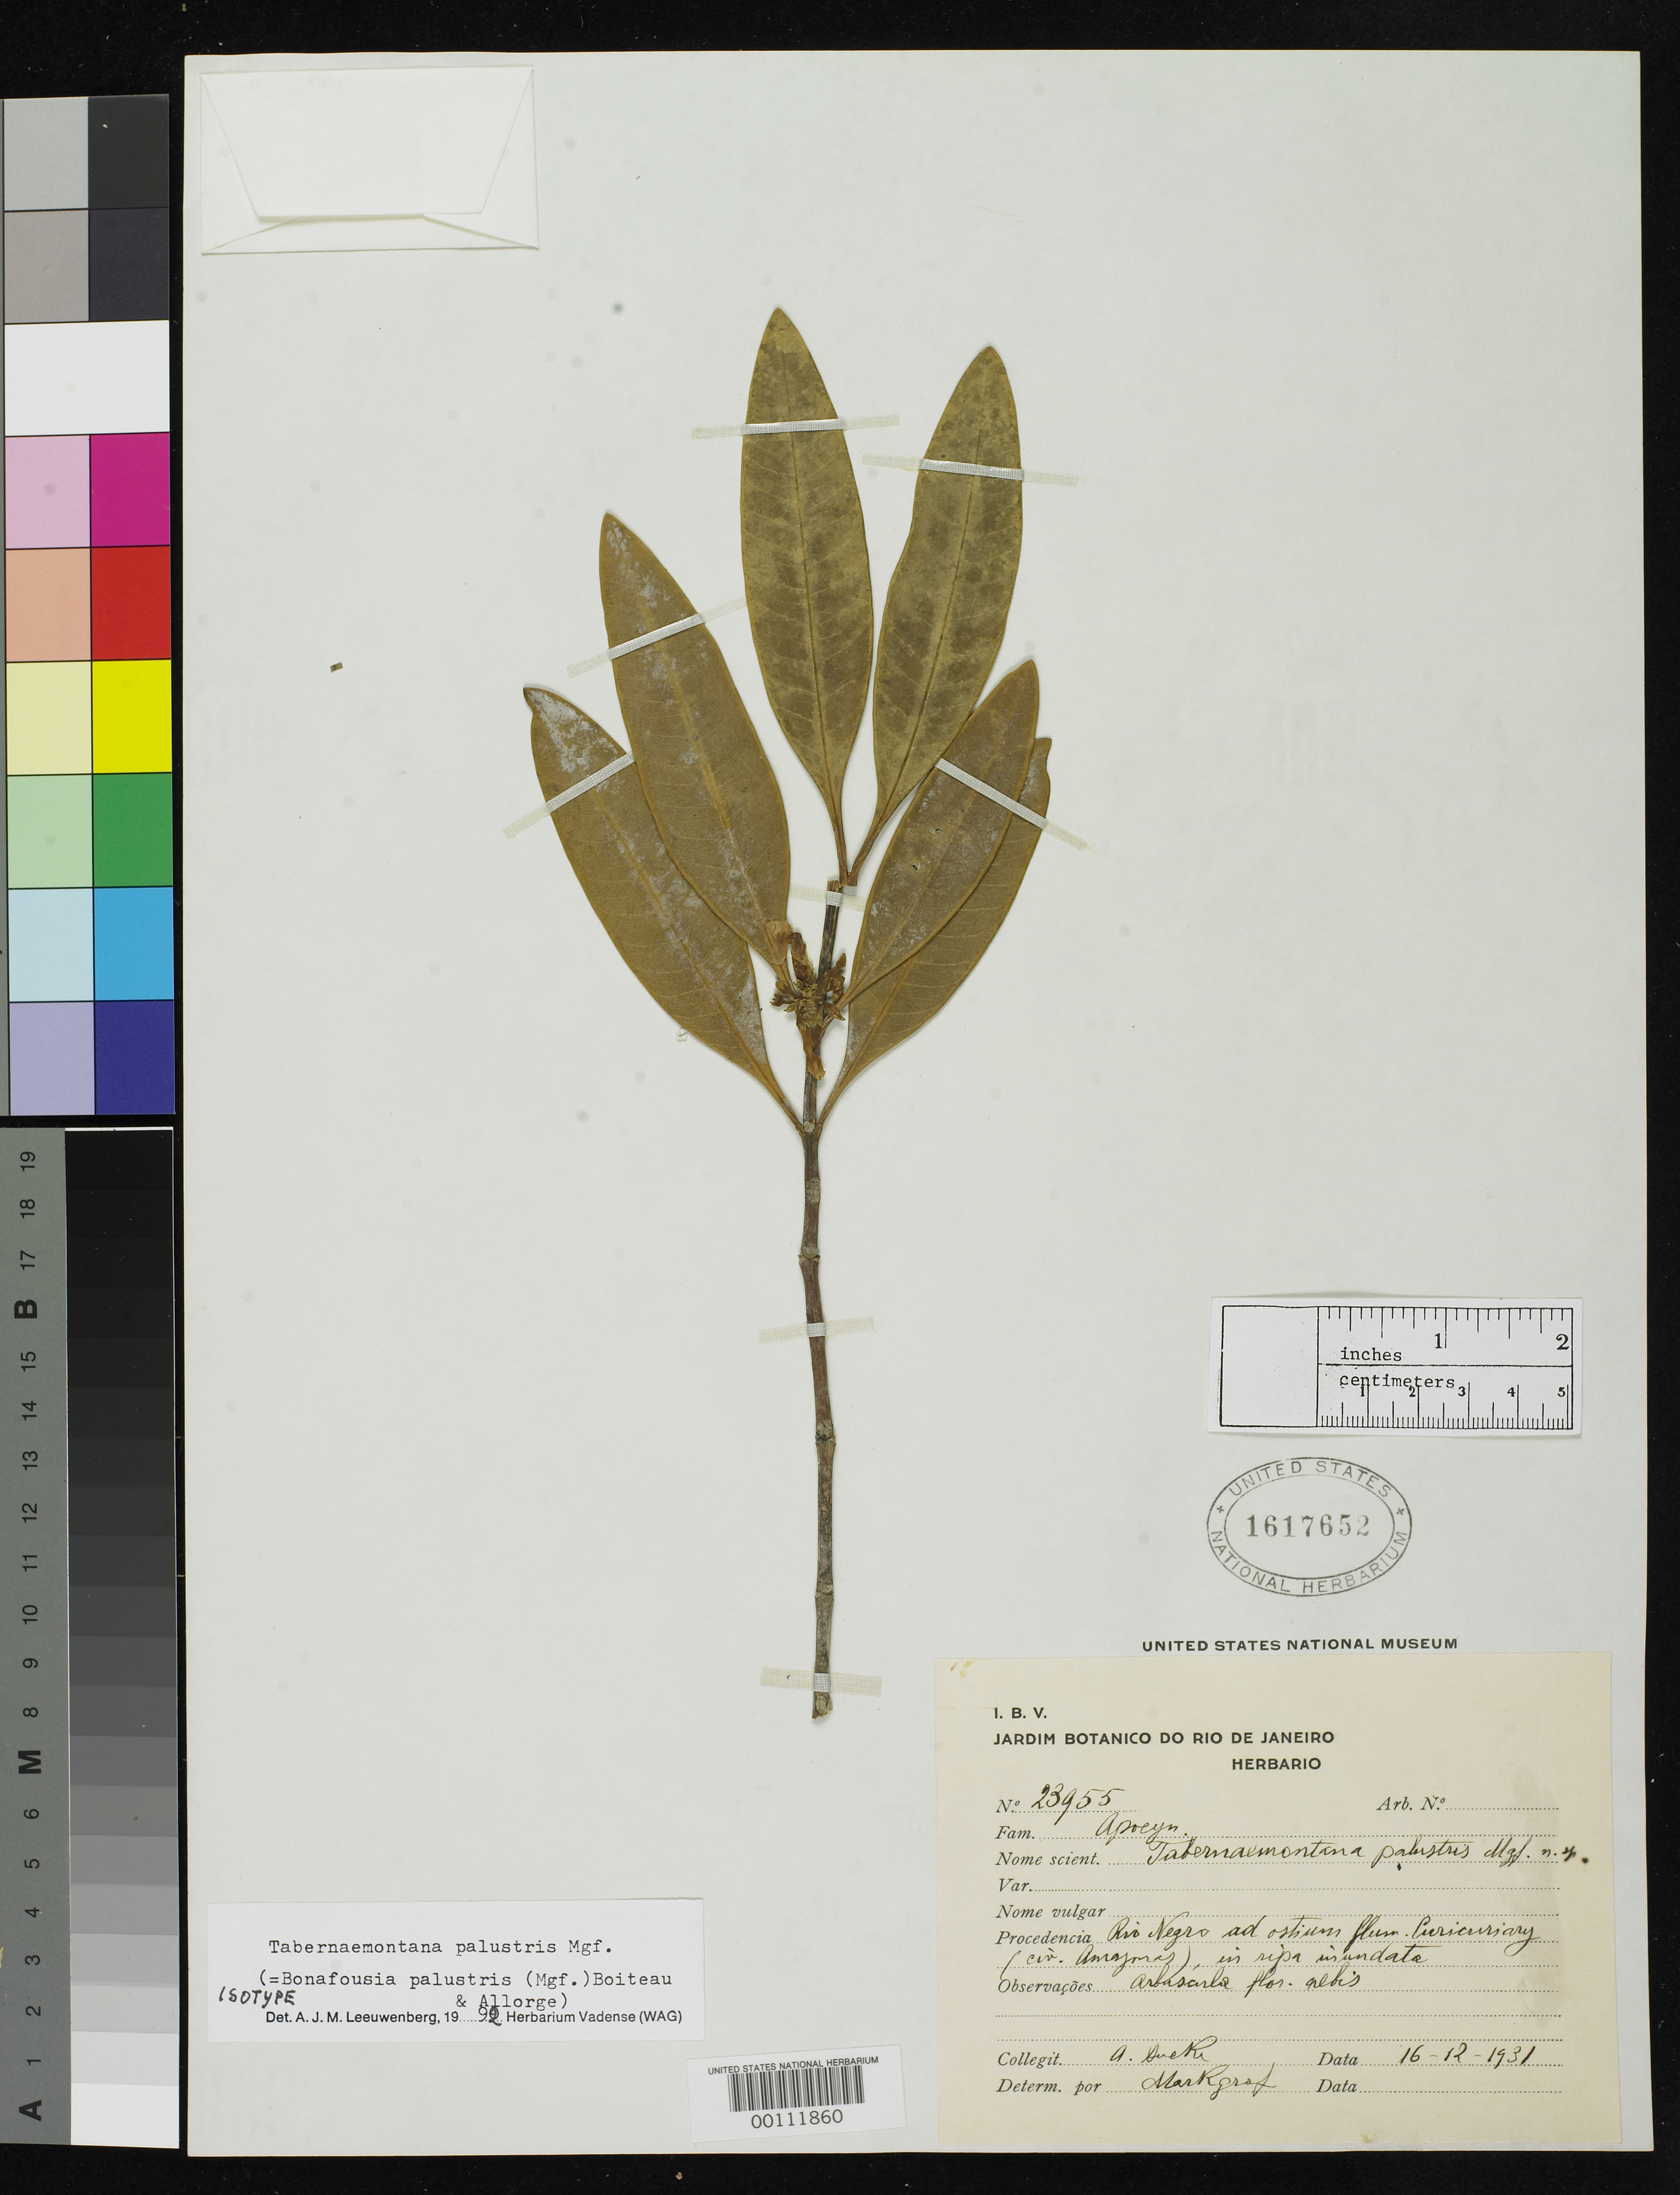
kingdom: Plantae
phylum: Tracheophyta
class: Magnoliopsida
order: Gentianales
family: Apocynaceae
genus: Tabernaemontana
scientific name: Tabernaemontana palustris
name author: Markgr.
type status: Isotype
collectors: A. Ducke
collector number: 23955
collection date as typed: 16 Dec 1931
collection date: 1931-12-16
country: Brazil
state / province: Amazonas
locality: Rio Negro.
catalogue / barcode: US 1617652